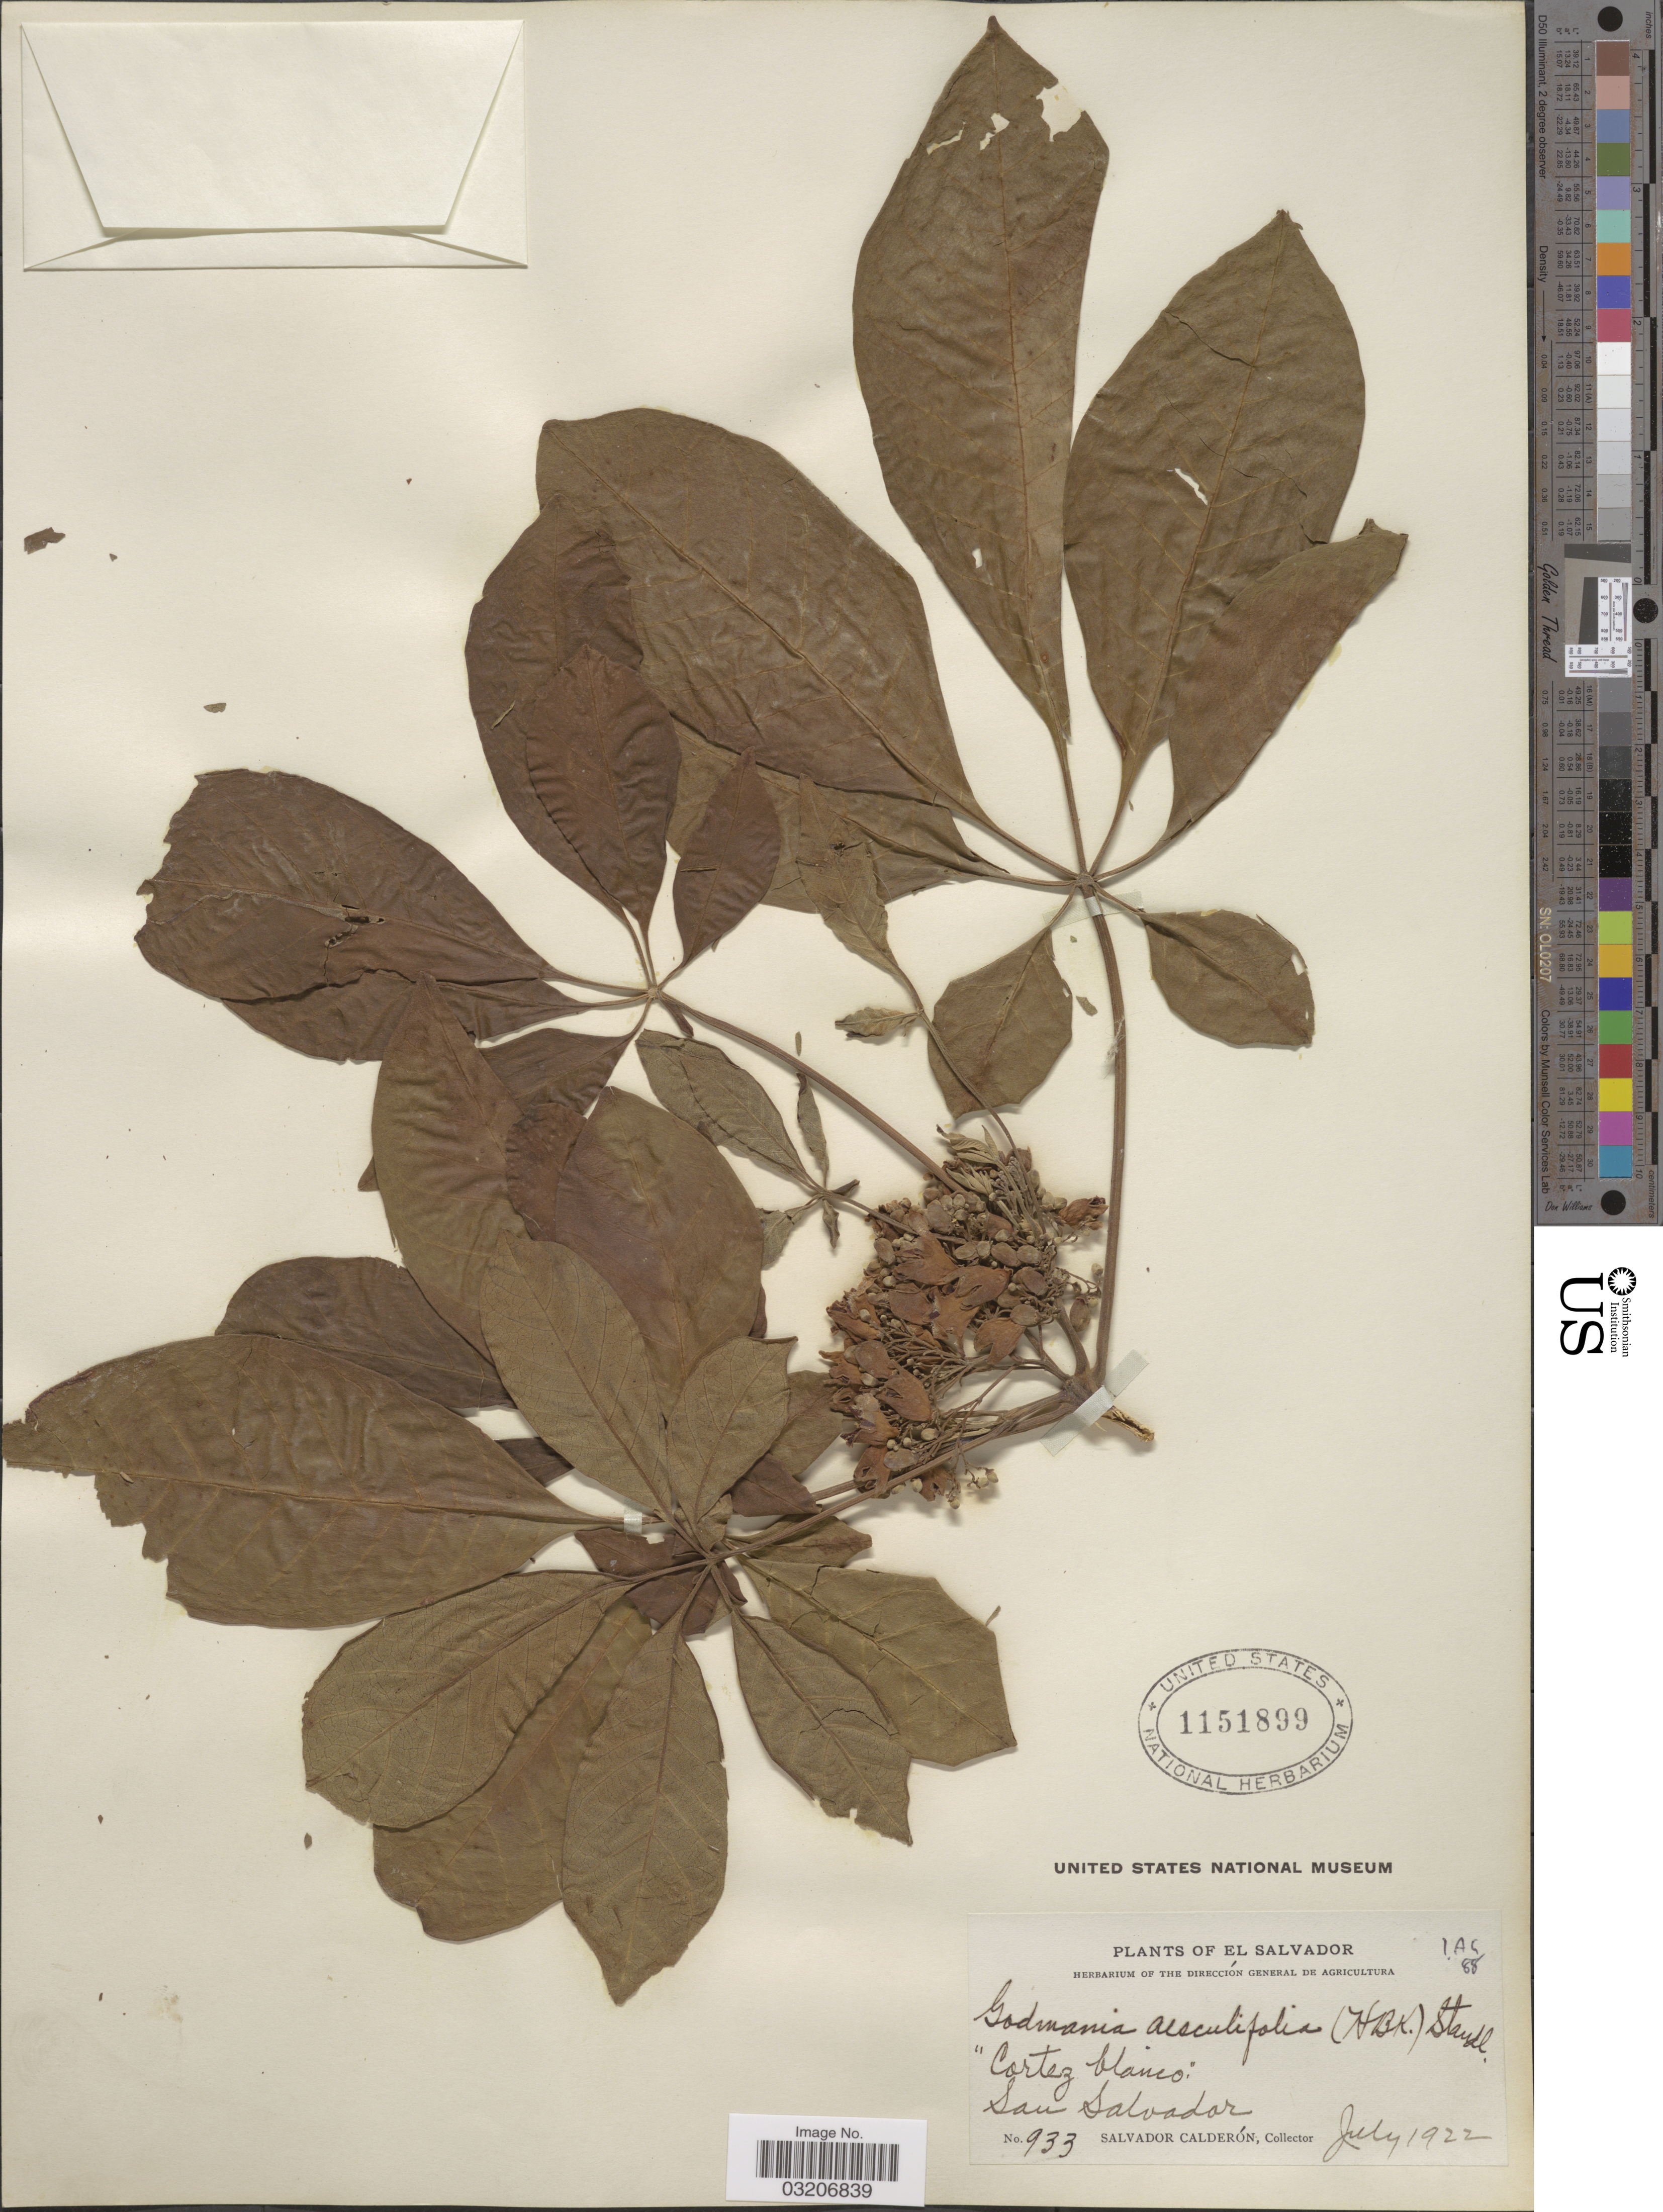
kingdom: Plantae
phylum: Tracheophyta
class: Magnoliopsida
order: Lamiales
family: Bignoniaceae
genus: Godmania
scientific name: Godmania aesculifolia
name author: Standl.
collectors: S. Calderón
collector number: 933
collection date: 1922-07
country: El Salvador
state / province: San Salvador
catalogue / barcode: US 1151899